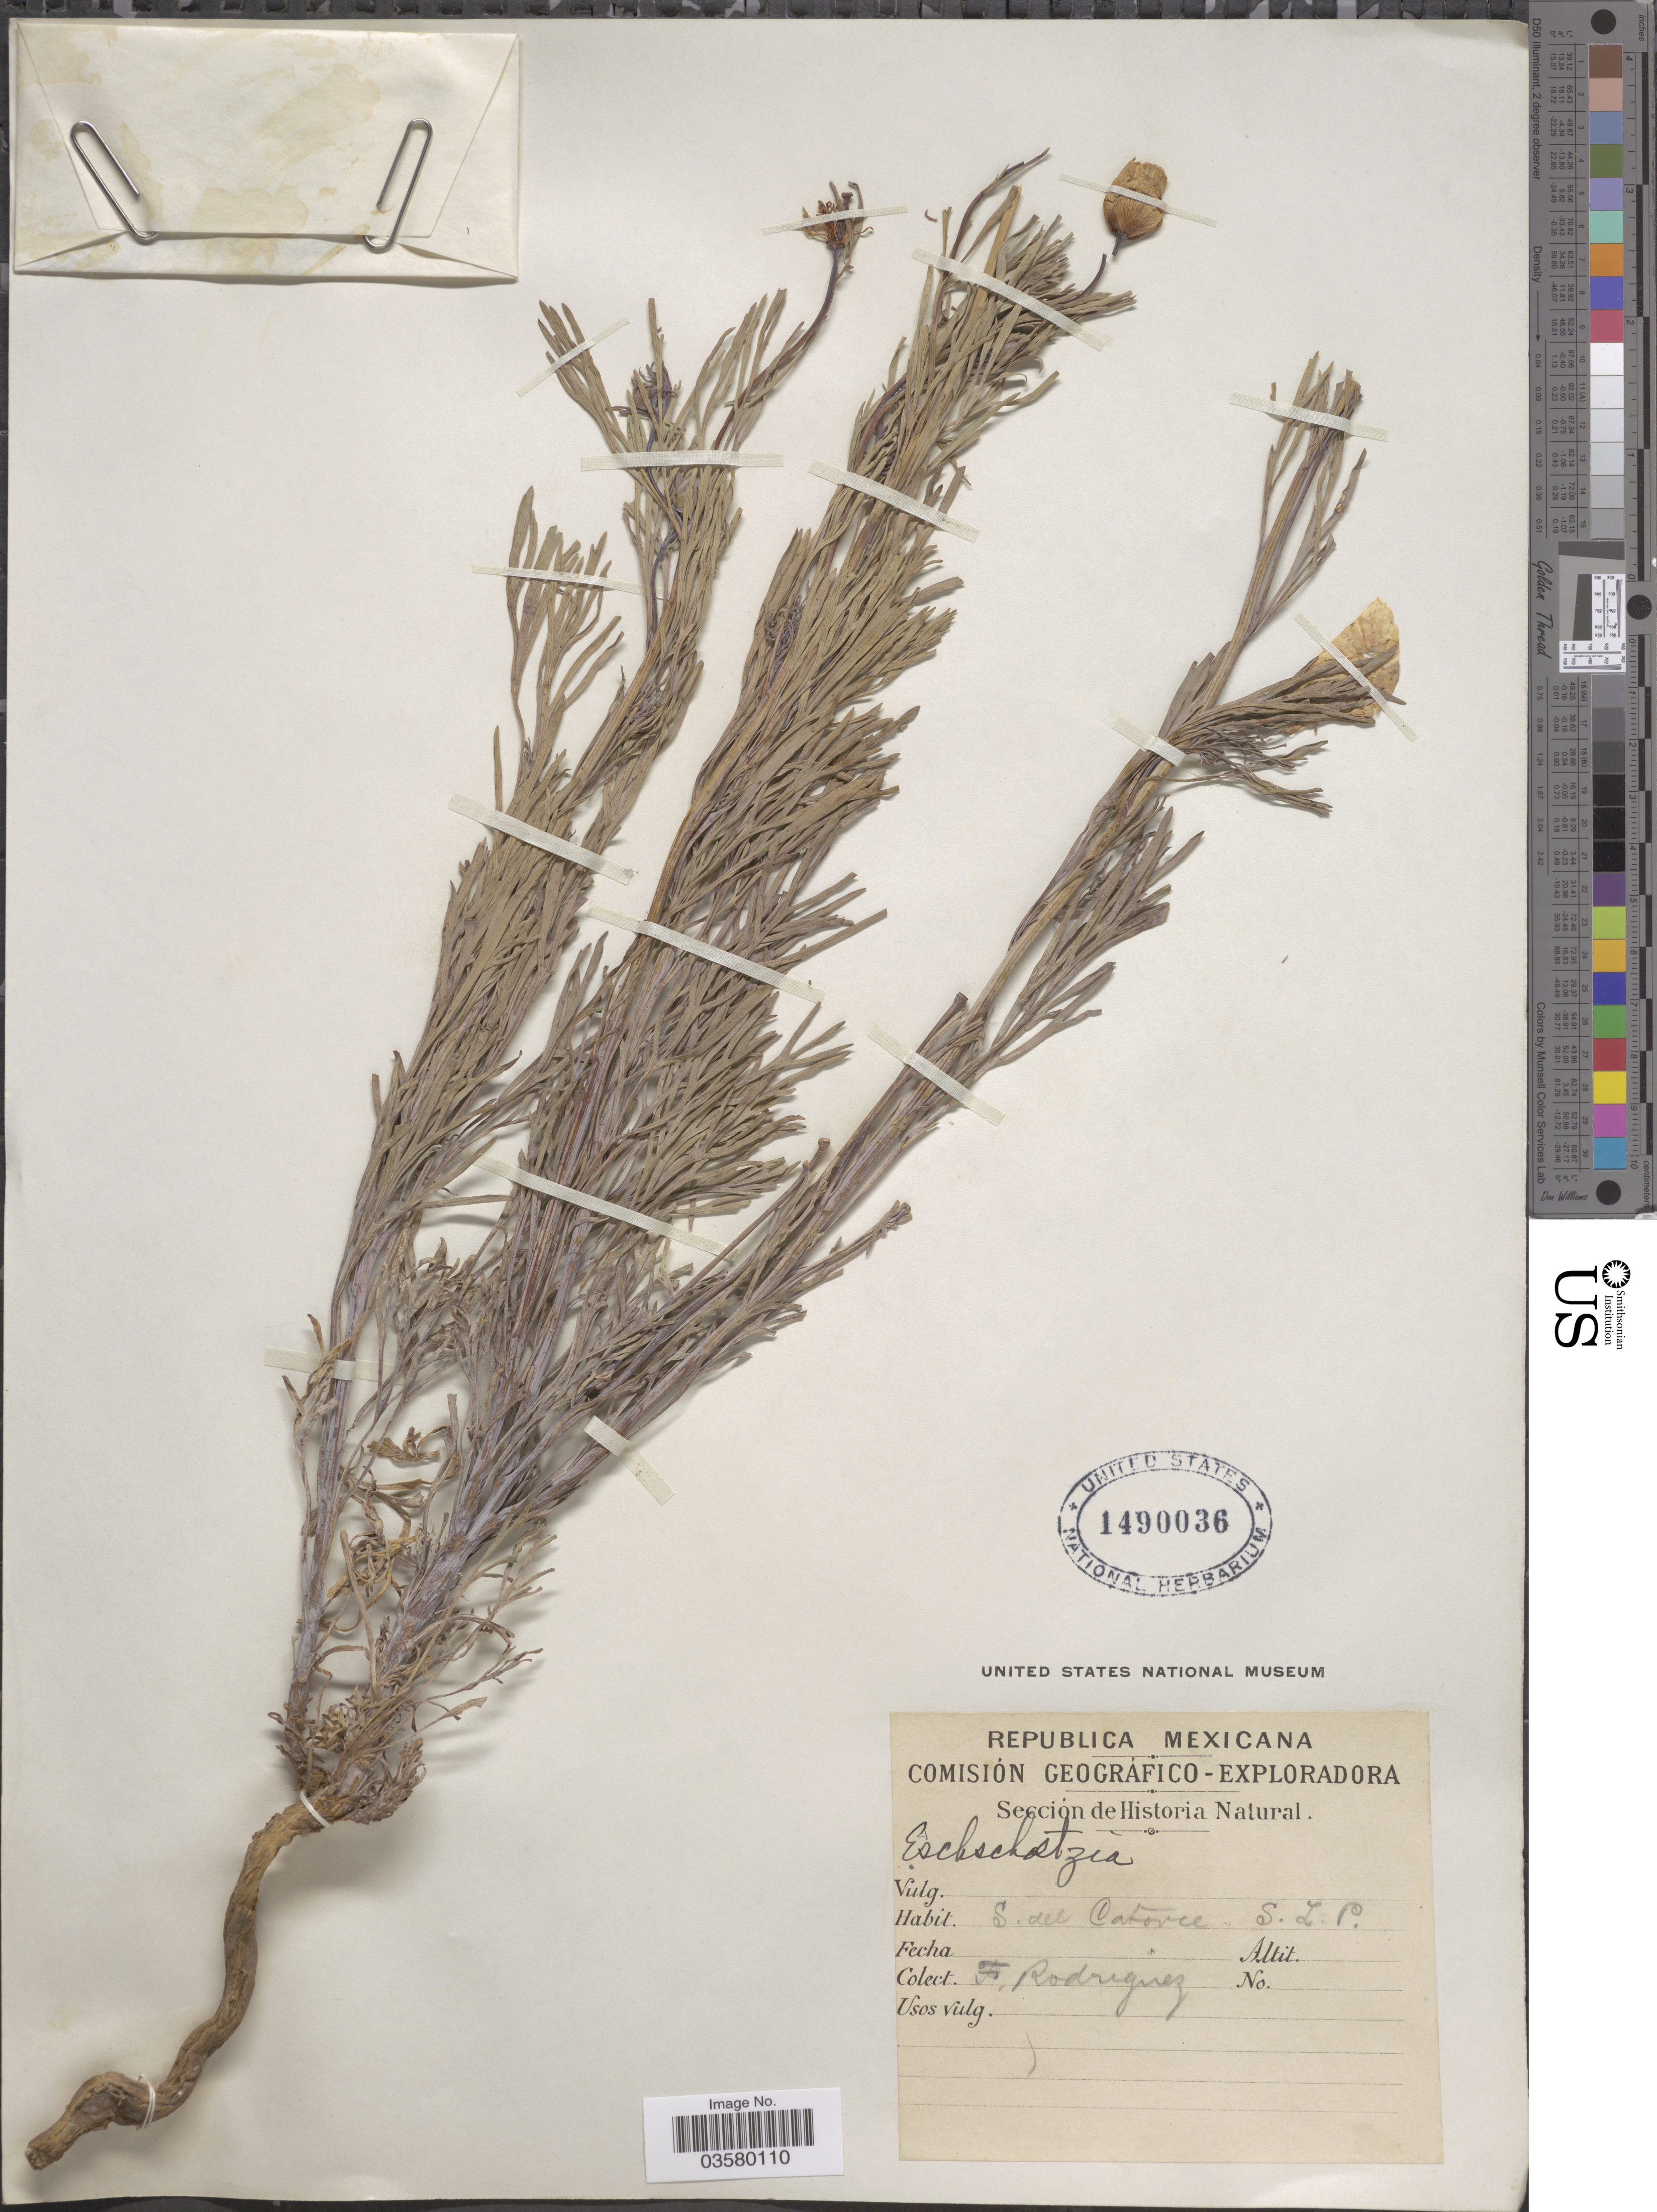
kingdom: Plantae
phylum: Tracheophyta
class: Magnoliopsida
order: Ranunculales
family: Papaveraceae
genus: Hunnemannia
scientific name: Hunnemannia fumariifolia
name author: Sweet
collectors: F. Rodriguez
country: Mexico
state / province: San Luis Potosí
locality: S. del Catorce.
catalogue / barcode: US 1490036